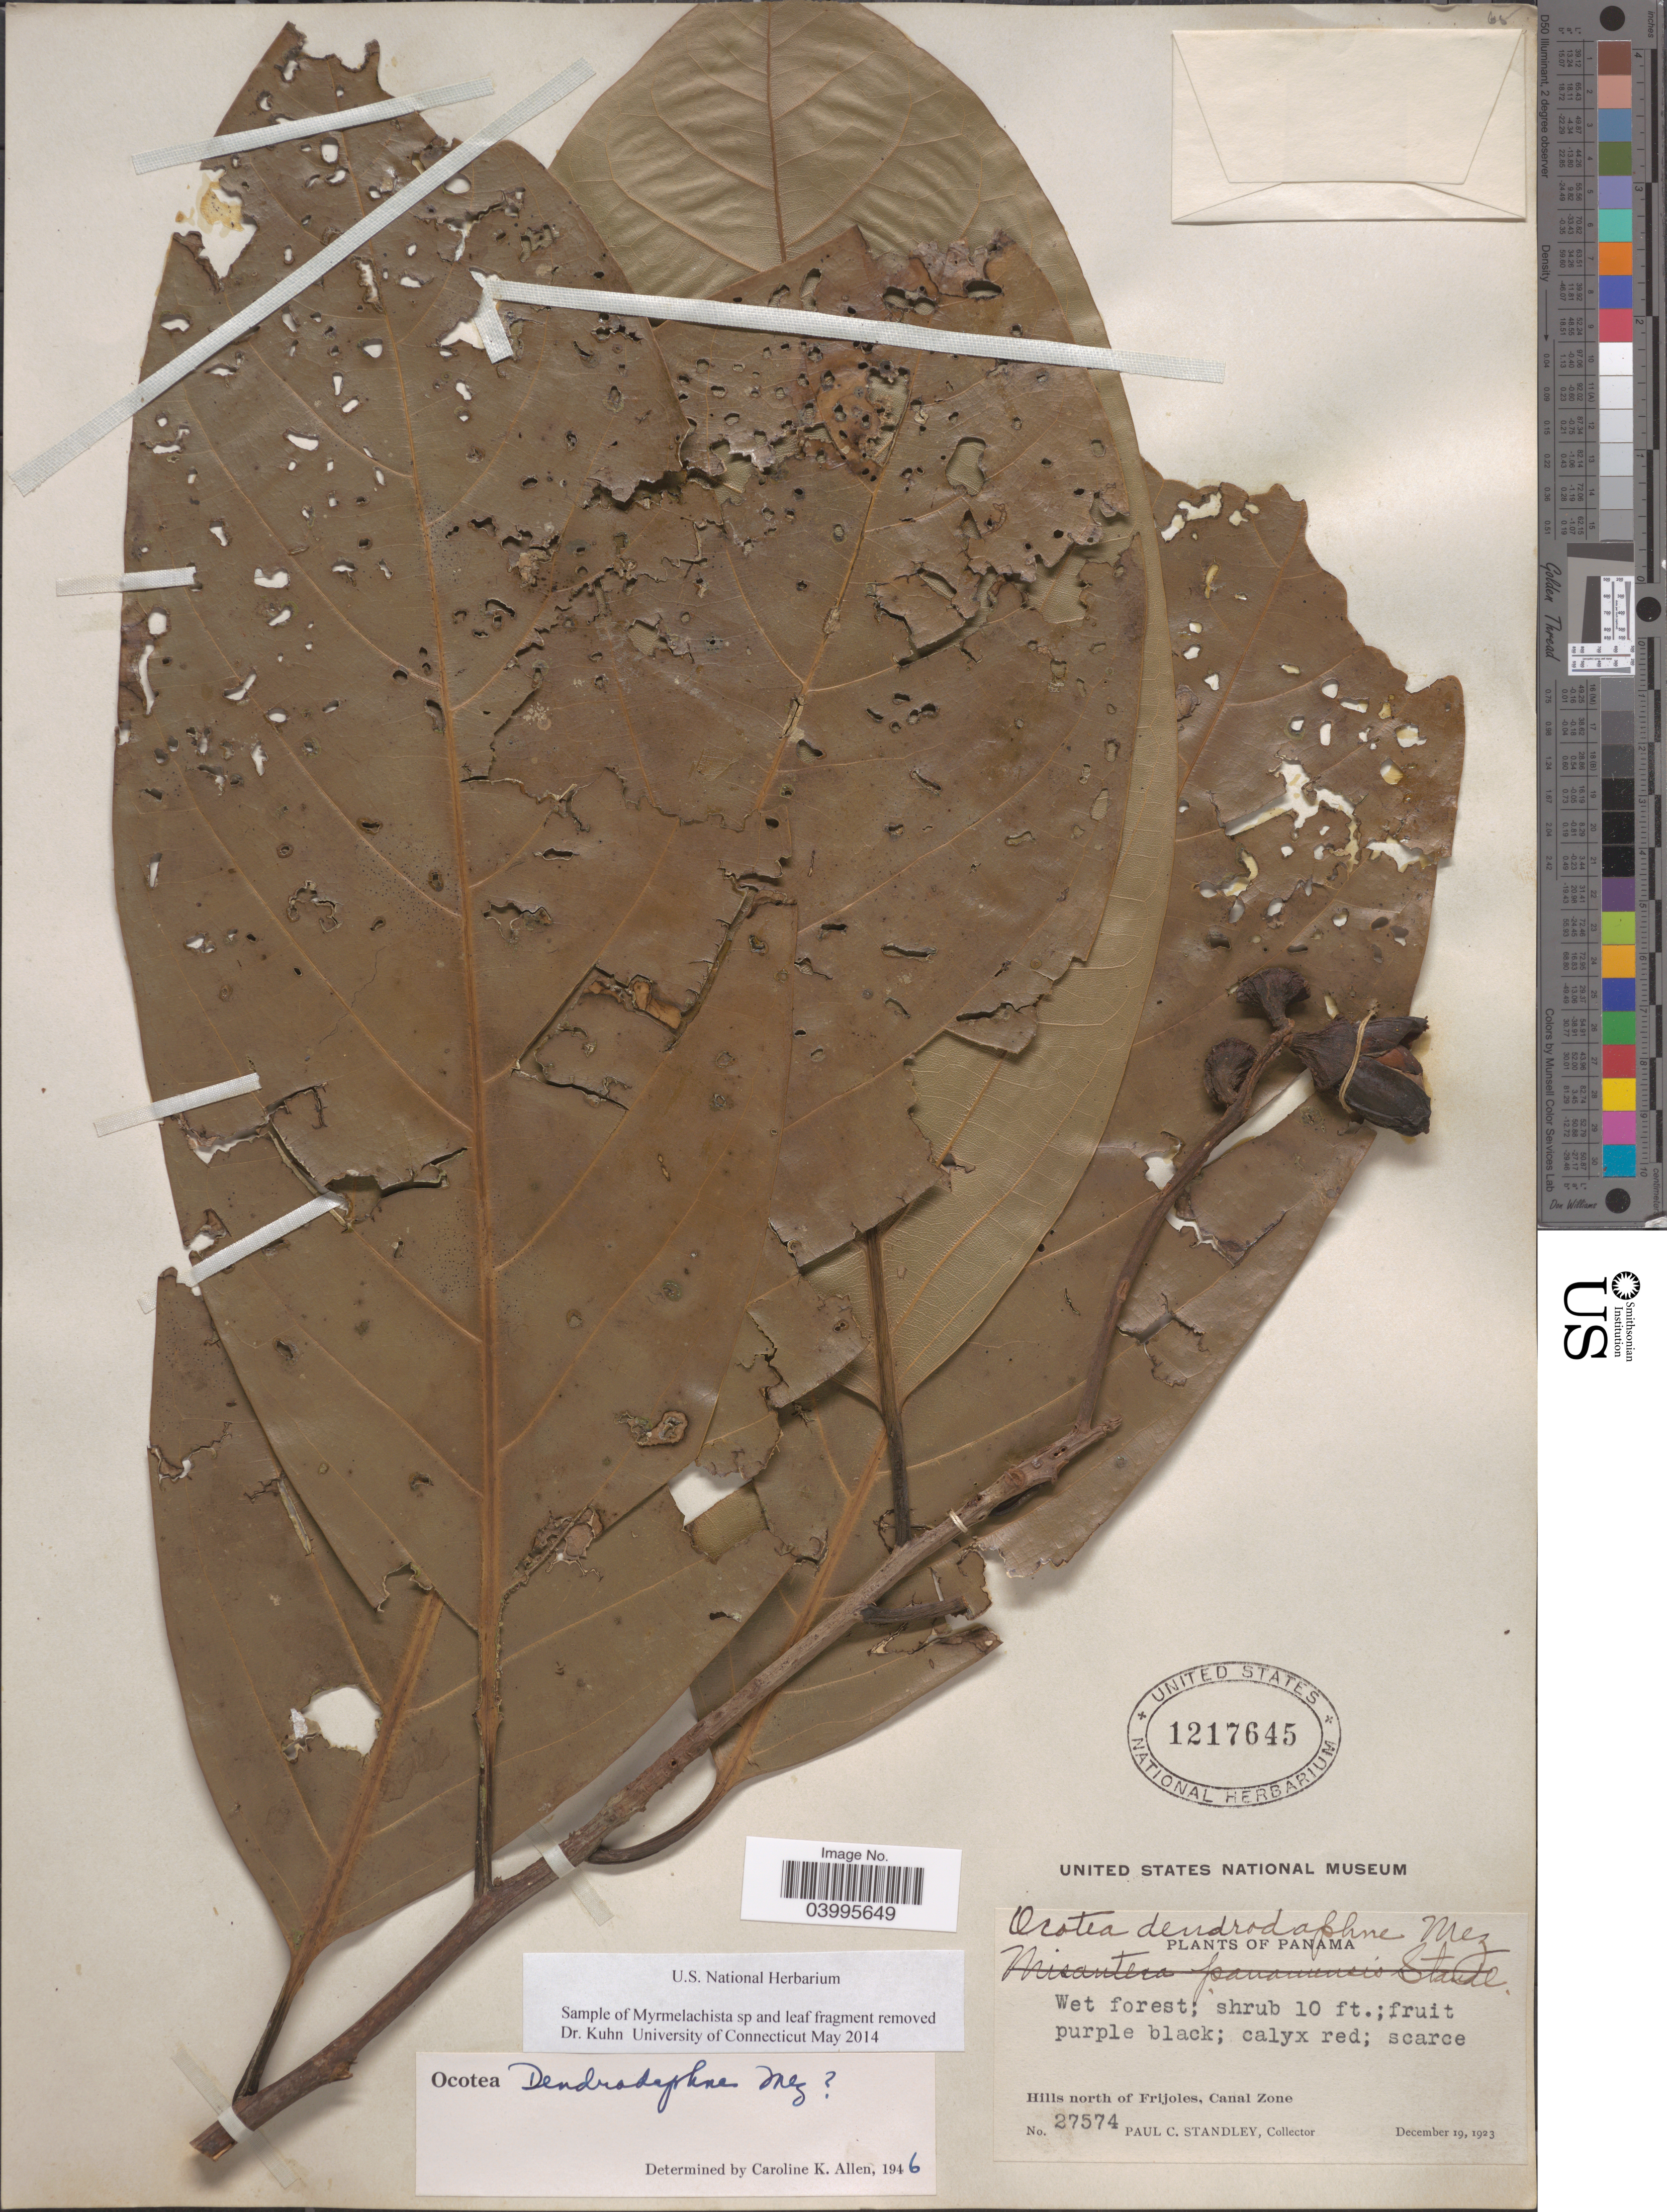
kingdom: Plantae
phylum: Tracheophyta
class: Magnoliopsida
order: Laurales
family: Lauraceae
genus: Ocotea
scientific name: Ocotea dendrodaphne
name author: Mez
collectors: P. C. Standley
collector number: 27574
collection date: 1923-12-19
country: Panama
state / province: Colón / Panamá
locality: Hills north of Frijoles, Canal Zone.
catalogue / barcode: US 1217645